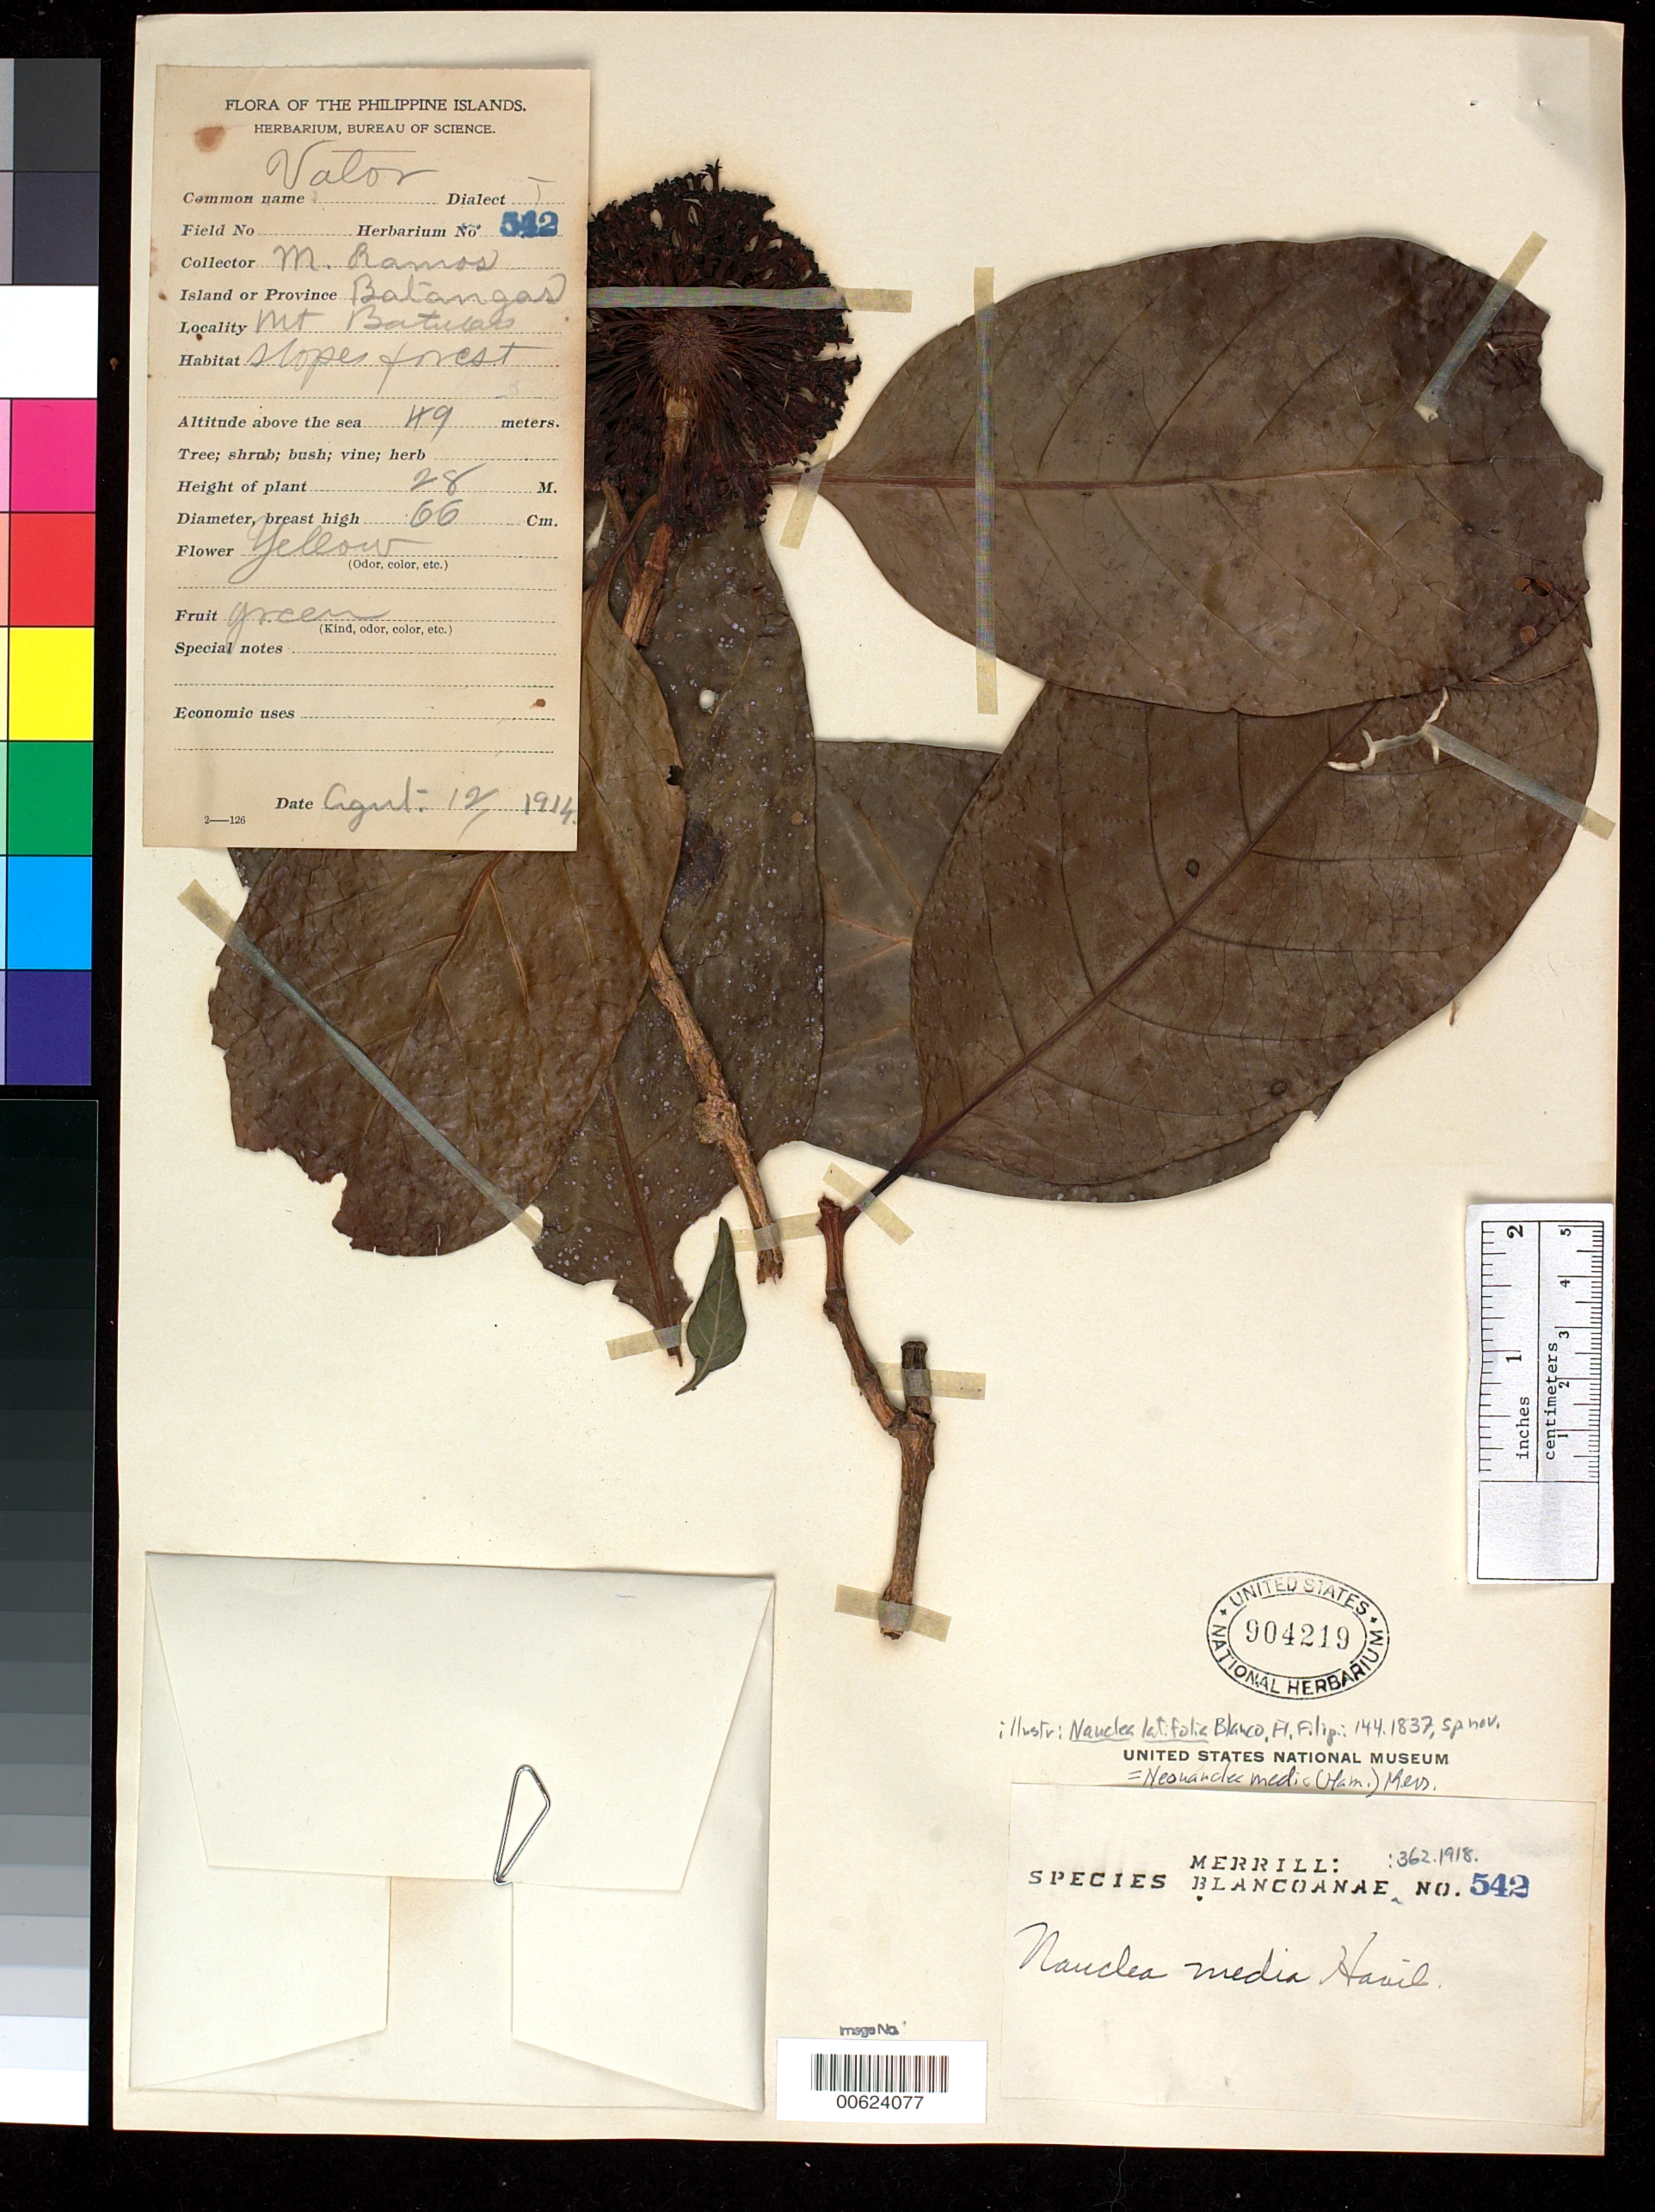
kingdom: Plantae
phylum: Tracheophyta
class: Magnoliopsida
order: Gentianales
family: Rubiaceae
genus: Neonauclea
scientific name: Neonauclea media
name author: (Havil.) Merr.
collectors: M. Ramos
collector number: Sp. Blancoan. 0542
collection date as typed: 12 Aug 1914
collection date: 1914-08-12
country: Philippines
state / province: Calabarzon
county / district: Batangas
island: Luzon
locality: Mount batucao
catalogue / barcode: US 904219